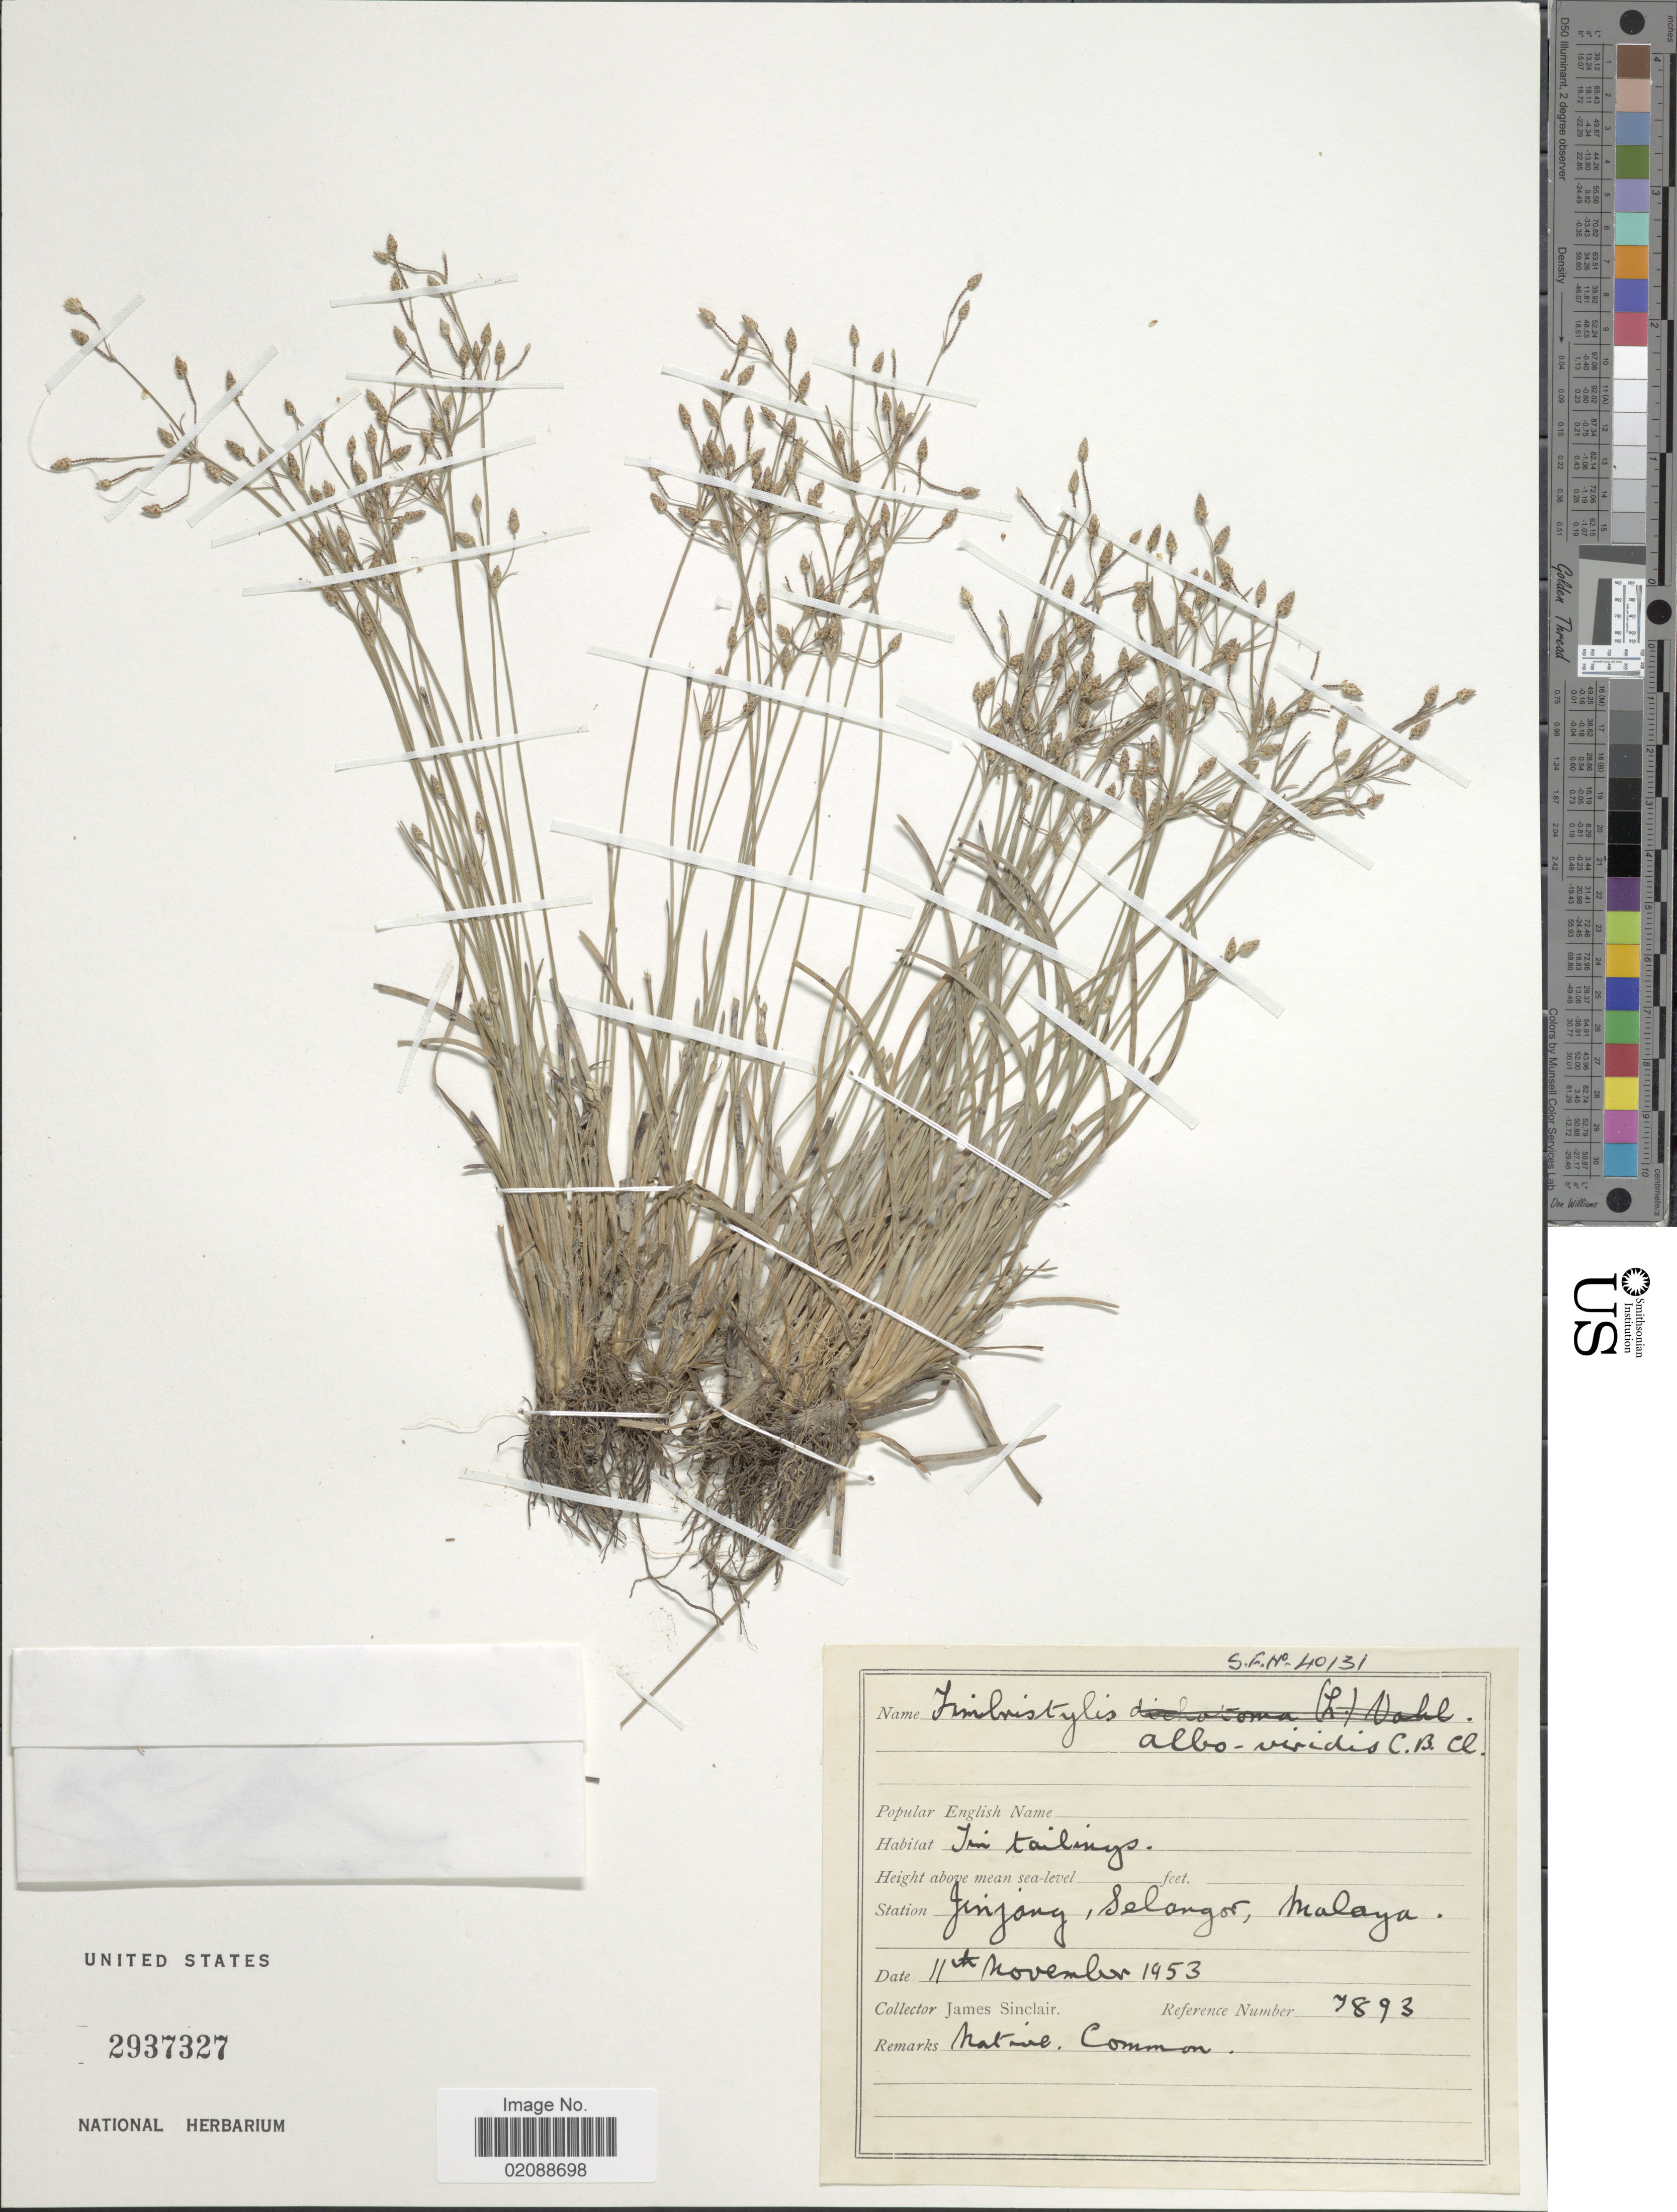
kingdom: Plantae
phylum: Tracheophyta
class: Liliopsida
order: Poales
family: Cyperaceae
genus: Fimbristylis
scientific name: Fimbristylis alboviridis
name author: C.B. Clarke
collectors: J. Sinclair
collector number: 7893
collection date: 1953-11-11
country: Malaysia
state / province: Selangor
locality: Jinjang, Malaya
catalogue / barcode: US 2937327